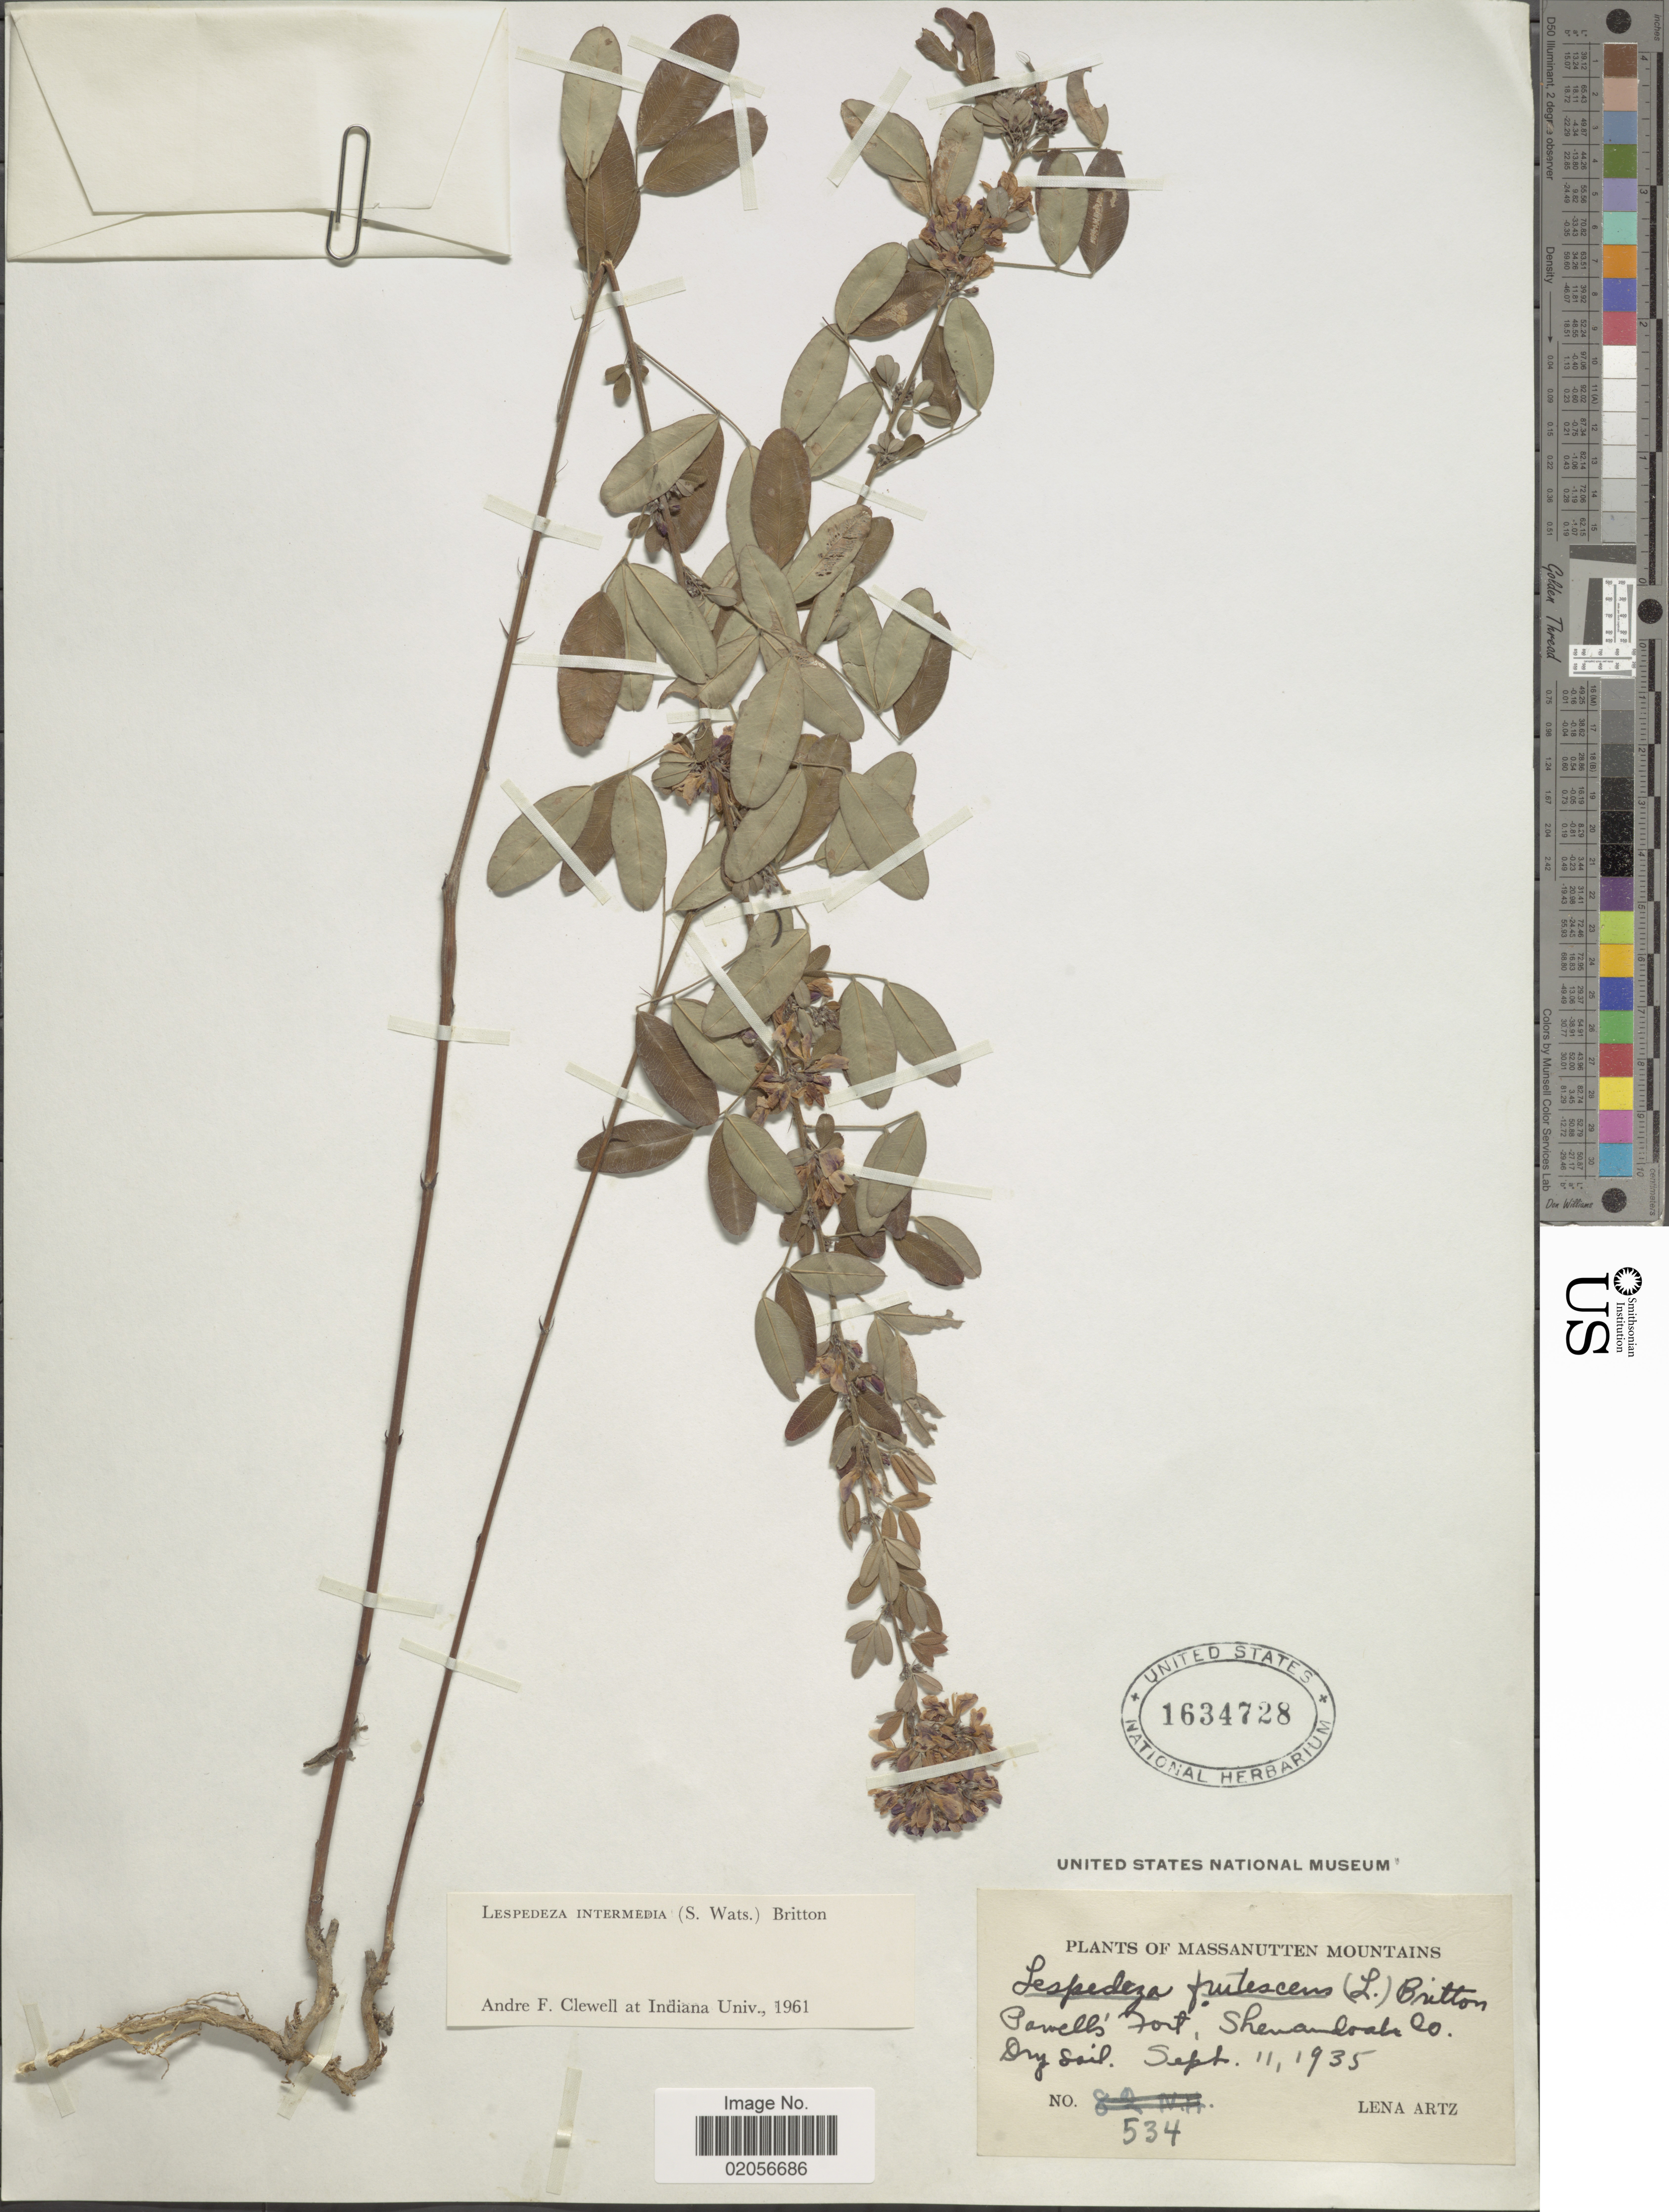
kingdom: Plantae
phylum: Tracheophyta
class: Magnoliopsida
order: Fabales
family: Fabaceae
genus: Lespedeza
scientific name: Lespedeza intermedia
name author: (S. Watson) Britton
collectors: L. Artz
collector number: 534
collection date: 1935-09-11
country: United States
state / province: Virginia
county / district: Shenandoah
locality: Massanutte Mountains, Powell's Fort, Shenandoah Co. Dry soil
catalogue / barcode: US 1634728